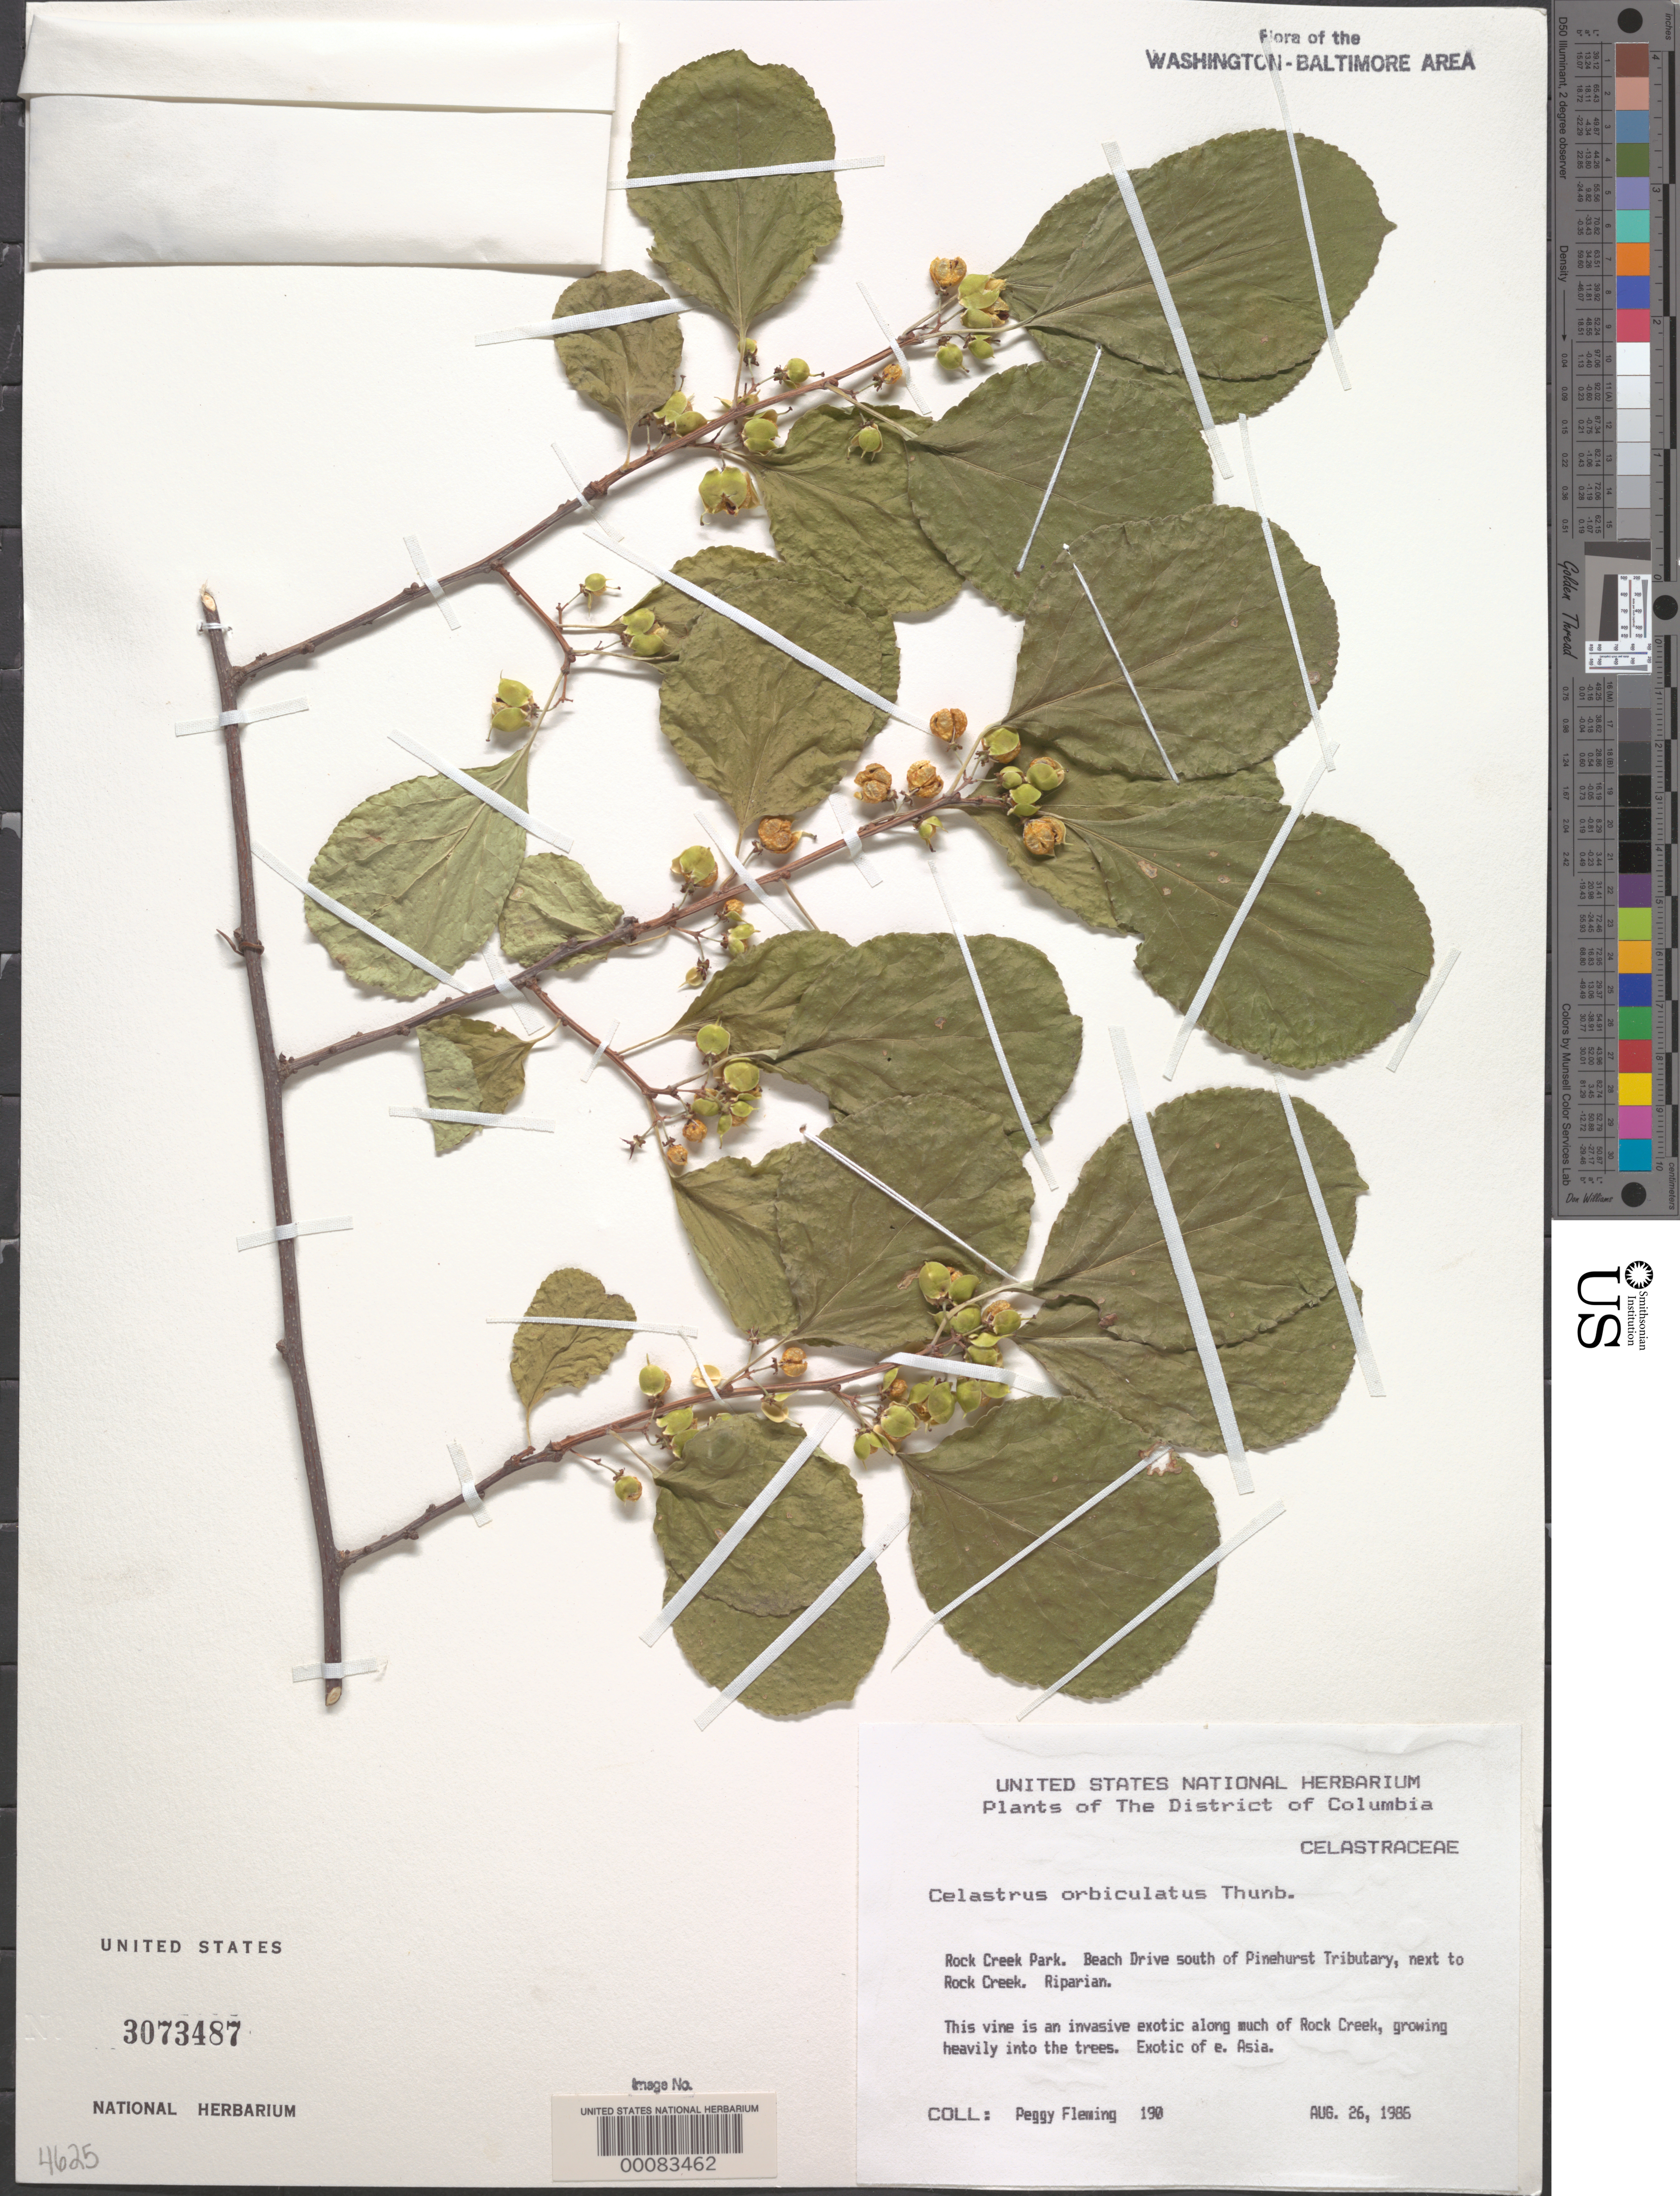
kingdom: Plantae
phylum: Tracheophyta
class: Magnoliopsida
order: Celastrales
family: Celastraceae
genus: Celastrus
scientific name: Celastrus orbiculatus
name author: Thunb.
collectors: P. Fleming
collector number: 190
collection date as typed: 26 Aug 1986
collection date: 1986-08-26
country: United States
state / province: District of Columbia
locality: Rock Creek Park. Beach Drive south of Pinehurst Tributary, next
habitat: Riparian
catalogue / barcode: US 3073487